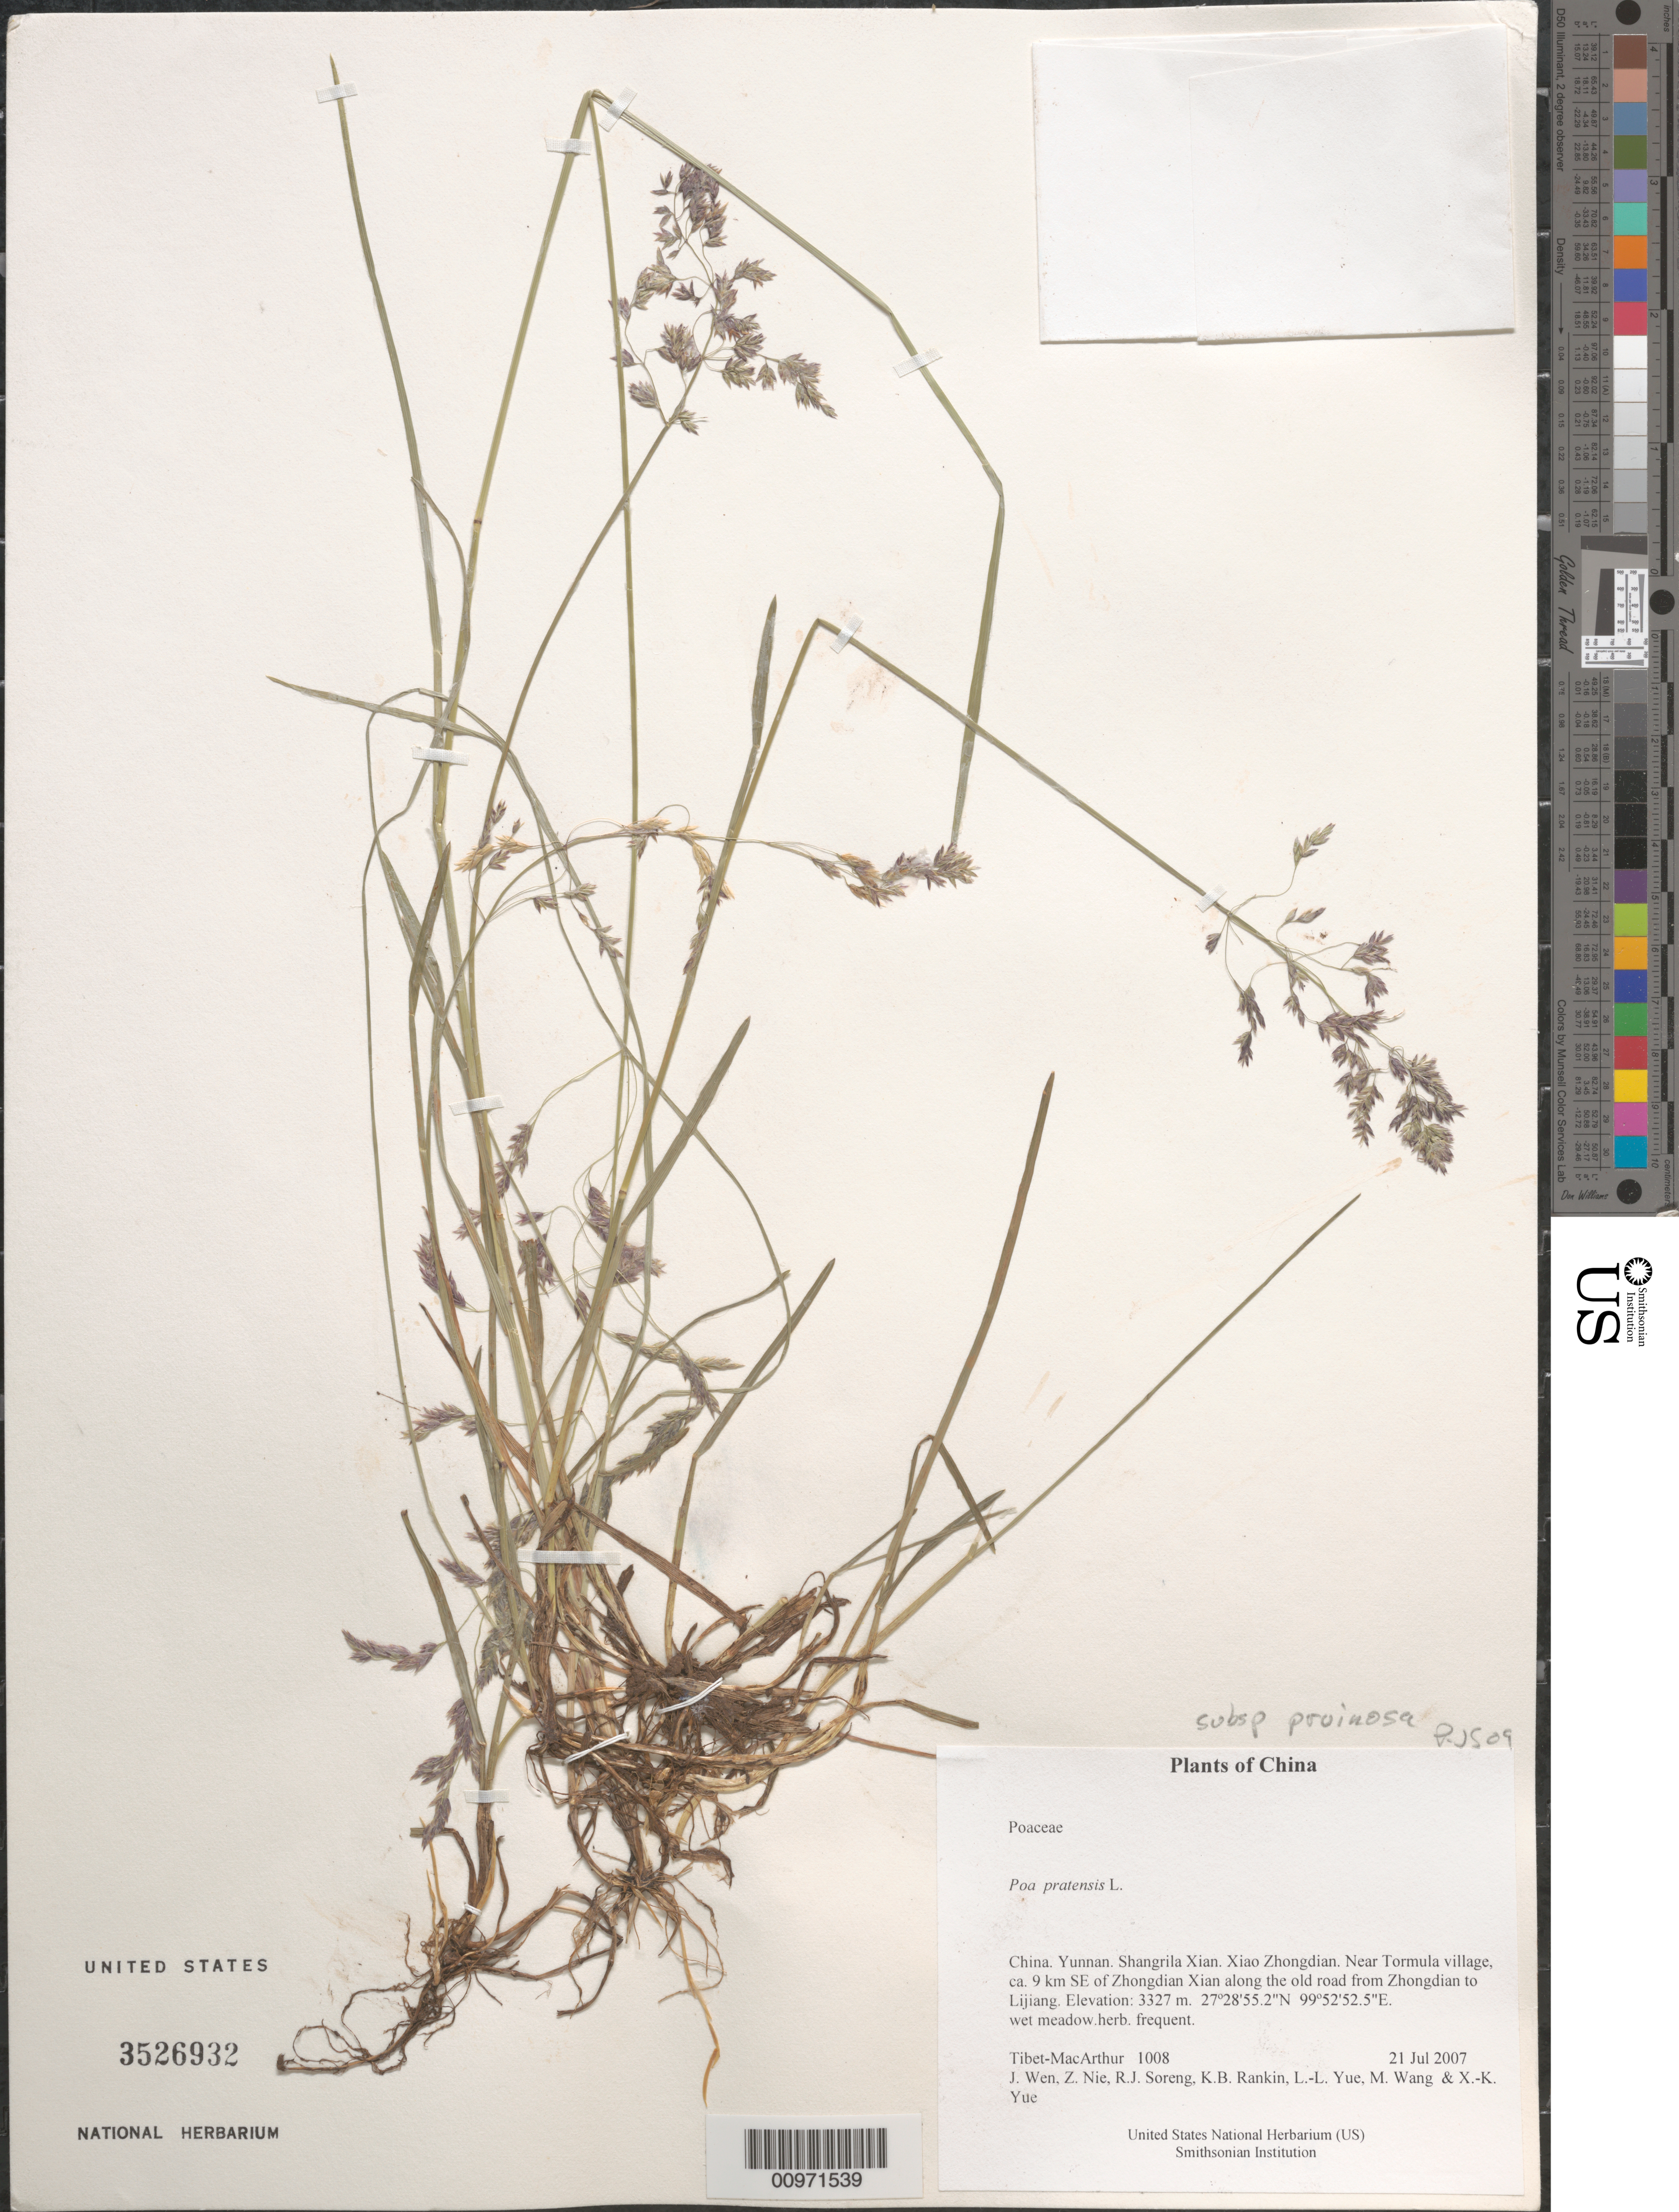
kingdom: Plantae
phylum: Tracheophyta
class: Liliopsida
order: Poales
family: Poaceae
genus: Poa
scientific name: Poa pratensis subsp. pruinosa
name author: (Korotky) Dickoré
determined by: Soreng, Robert J., Research Associate (BOT), Smithsonian Institution - National Museum of Natural History (UNITED STATES)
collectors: Tibet-MacArthur, J. Wen, Z. Nie, R. J. Soreng, K. Rankin, L. Yue, M. Wang & X. Yue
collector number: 1008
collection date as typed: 21 Jul 2007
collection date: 2007-07-21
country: China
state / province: Yunnan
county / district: Shangrila Xian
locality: Xiao Zhongdian. Near Tormula village, ca. 9 km SE of Zhongdian Xian along the old road from Zhongdian to Lijiang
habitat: wet meadow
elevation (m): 3327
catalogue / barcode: US 3526932